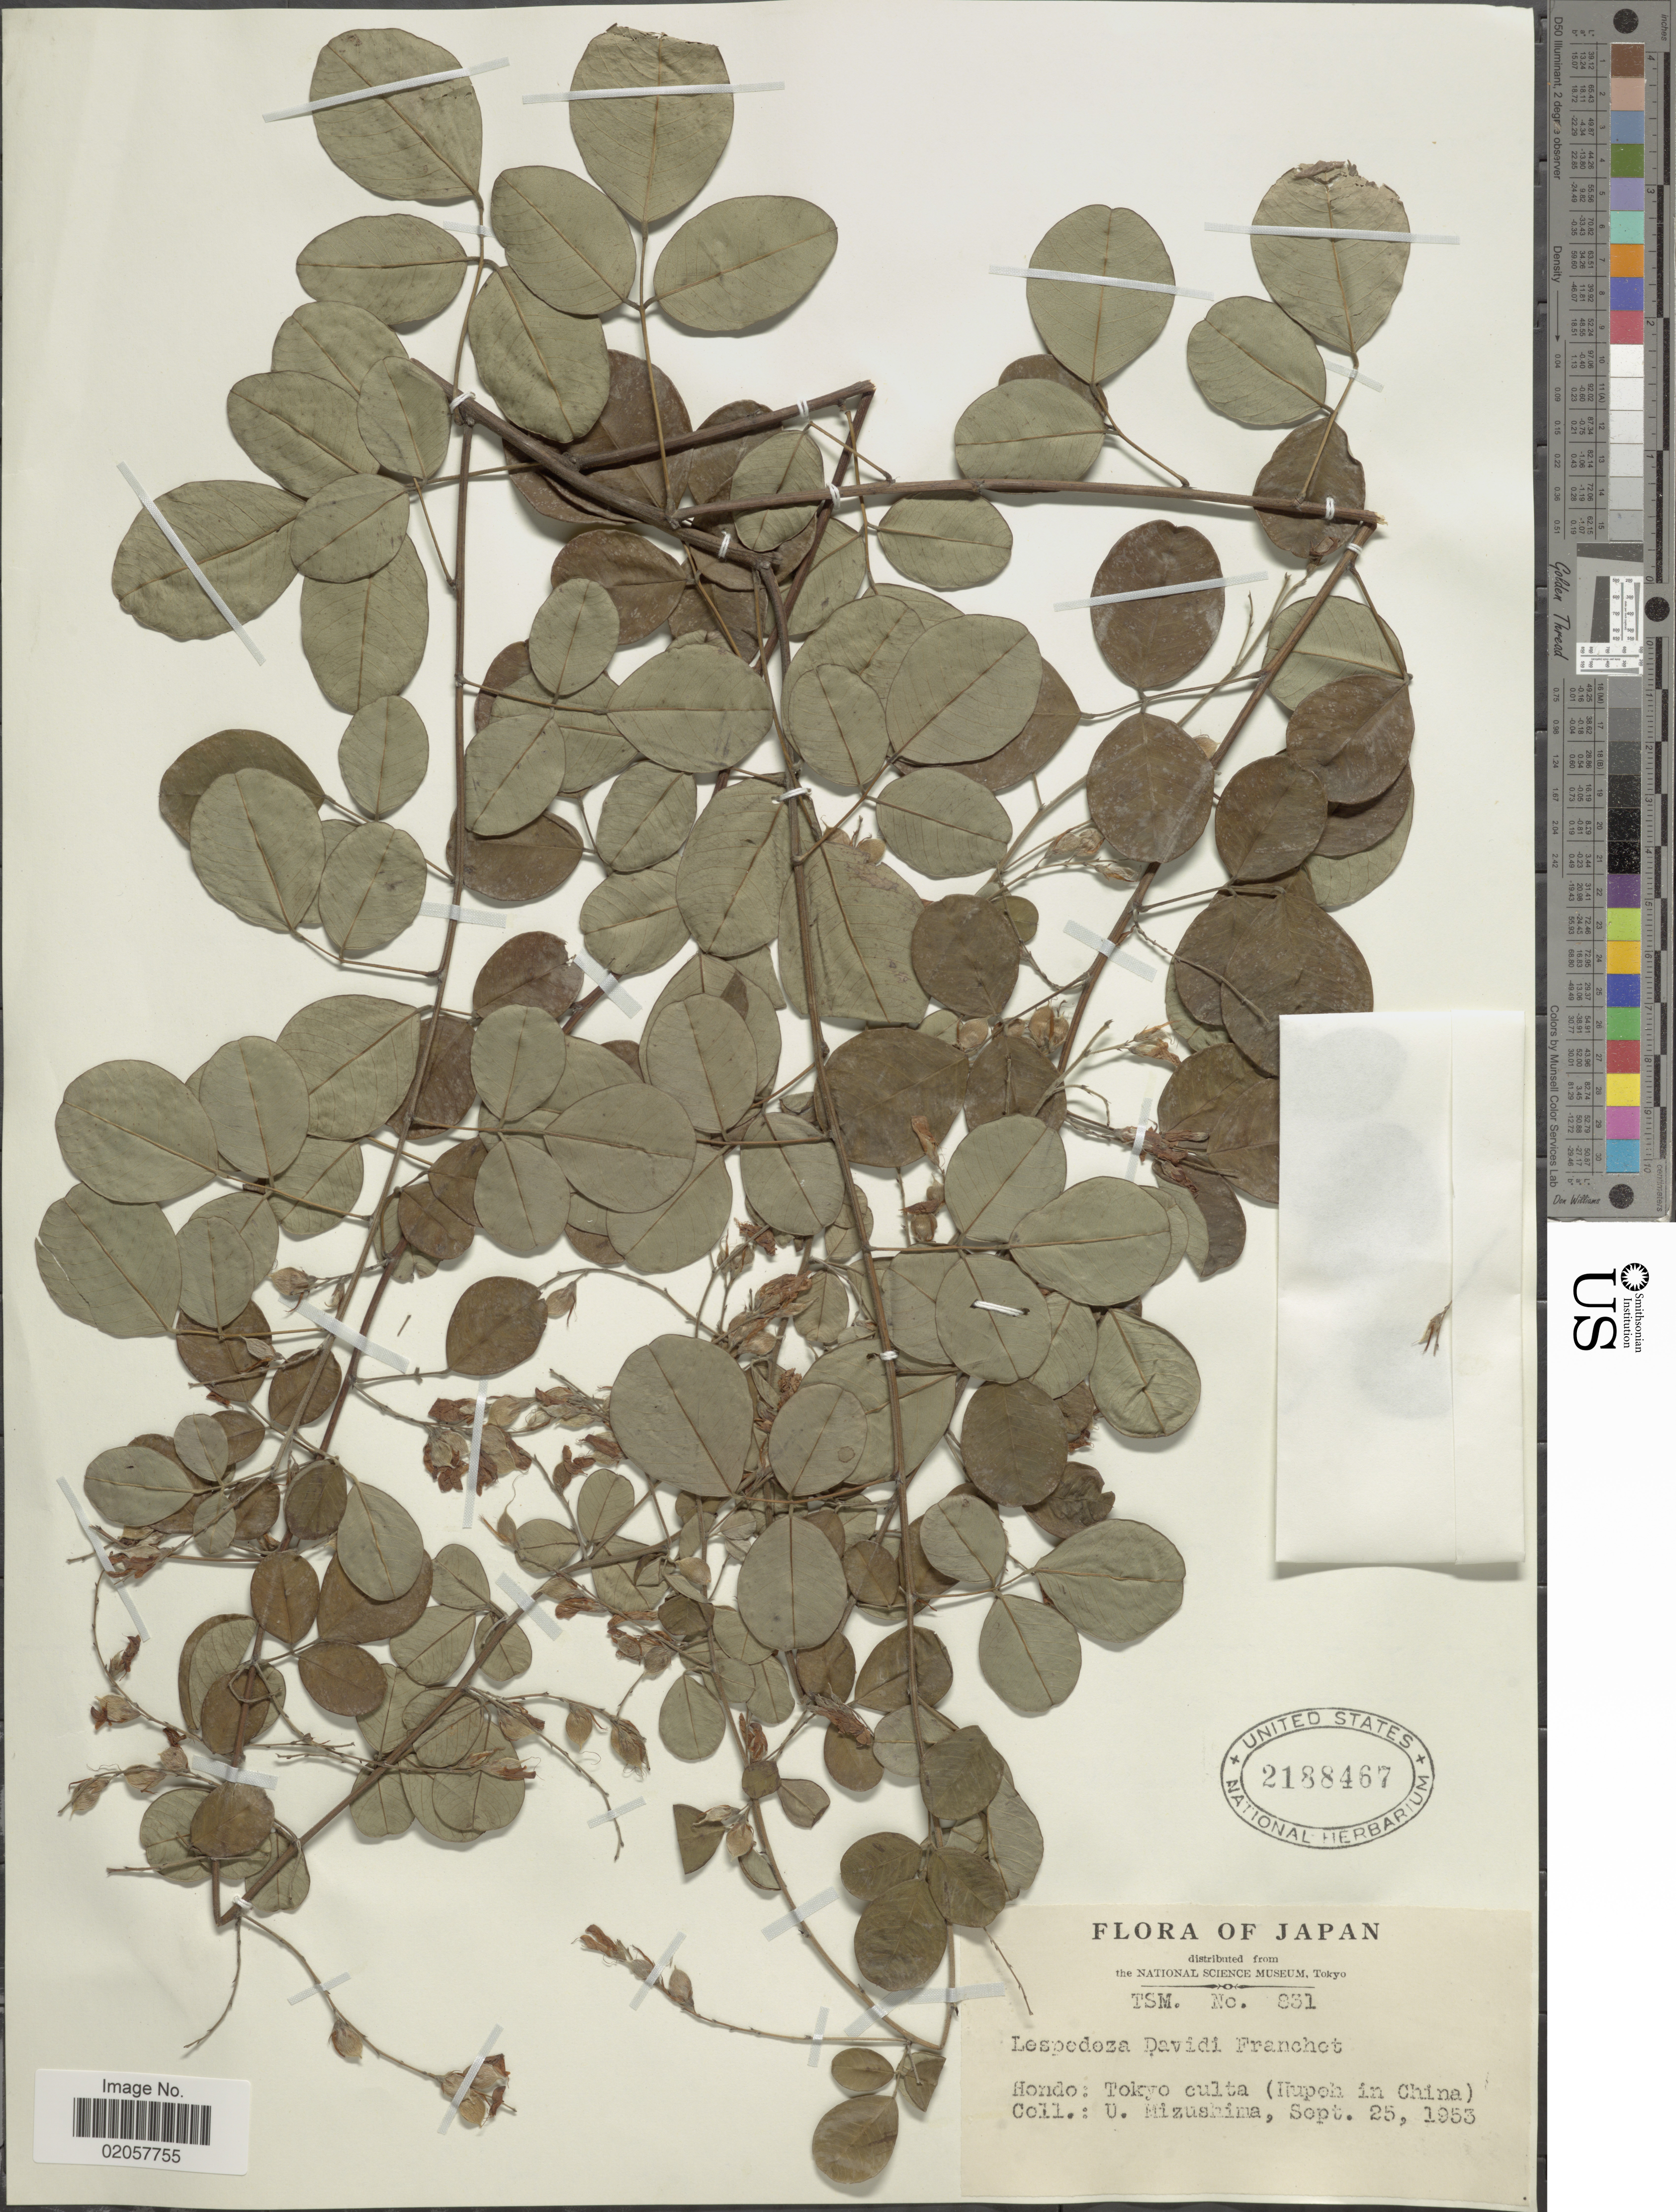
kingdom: Plantae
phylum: Tracheophyta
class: Magnoliopsida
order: Fabales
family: Fabaceae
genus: Lespedeza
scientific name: Lespedeza davidii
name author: Franch.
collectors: U. Mizushima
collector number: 831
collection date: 1953-09-25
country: China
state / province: Hubei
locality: Tokyo culta (Hupeh in China)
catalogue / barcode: US 2188467